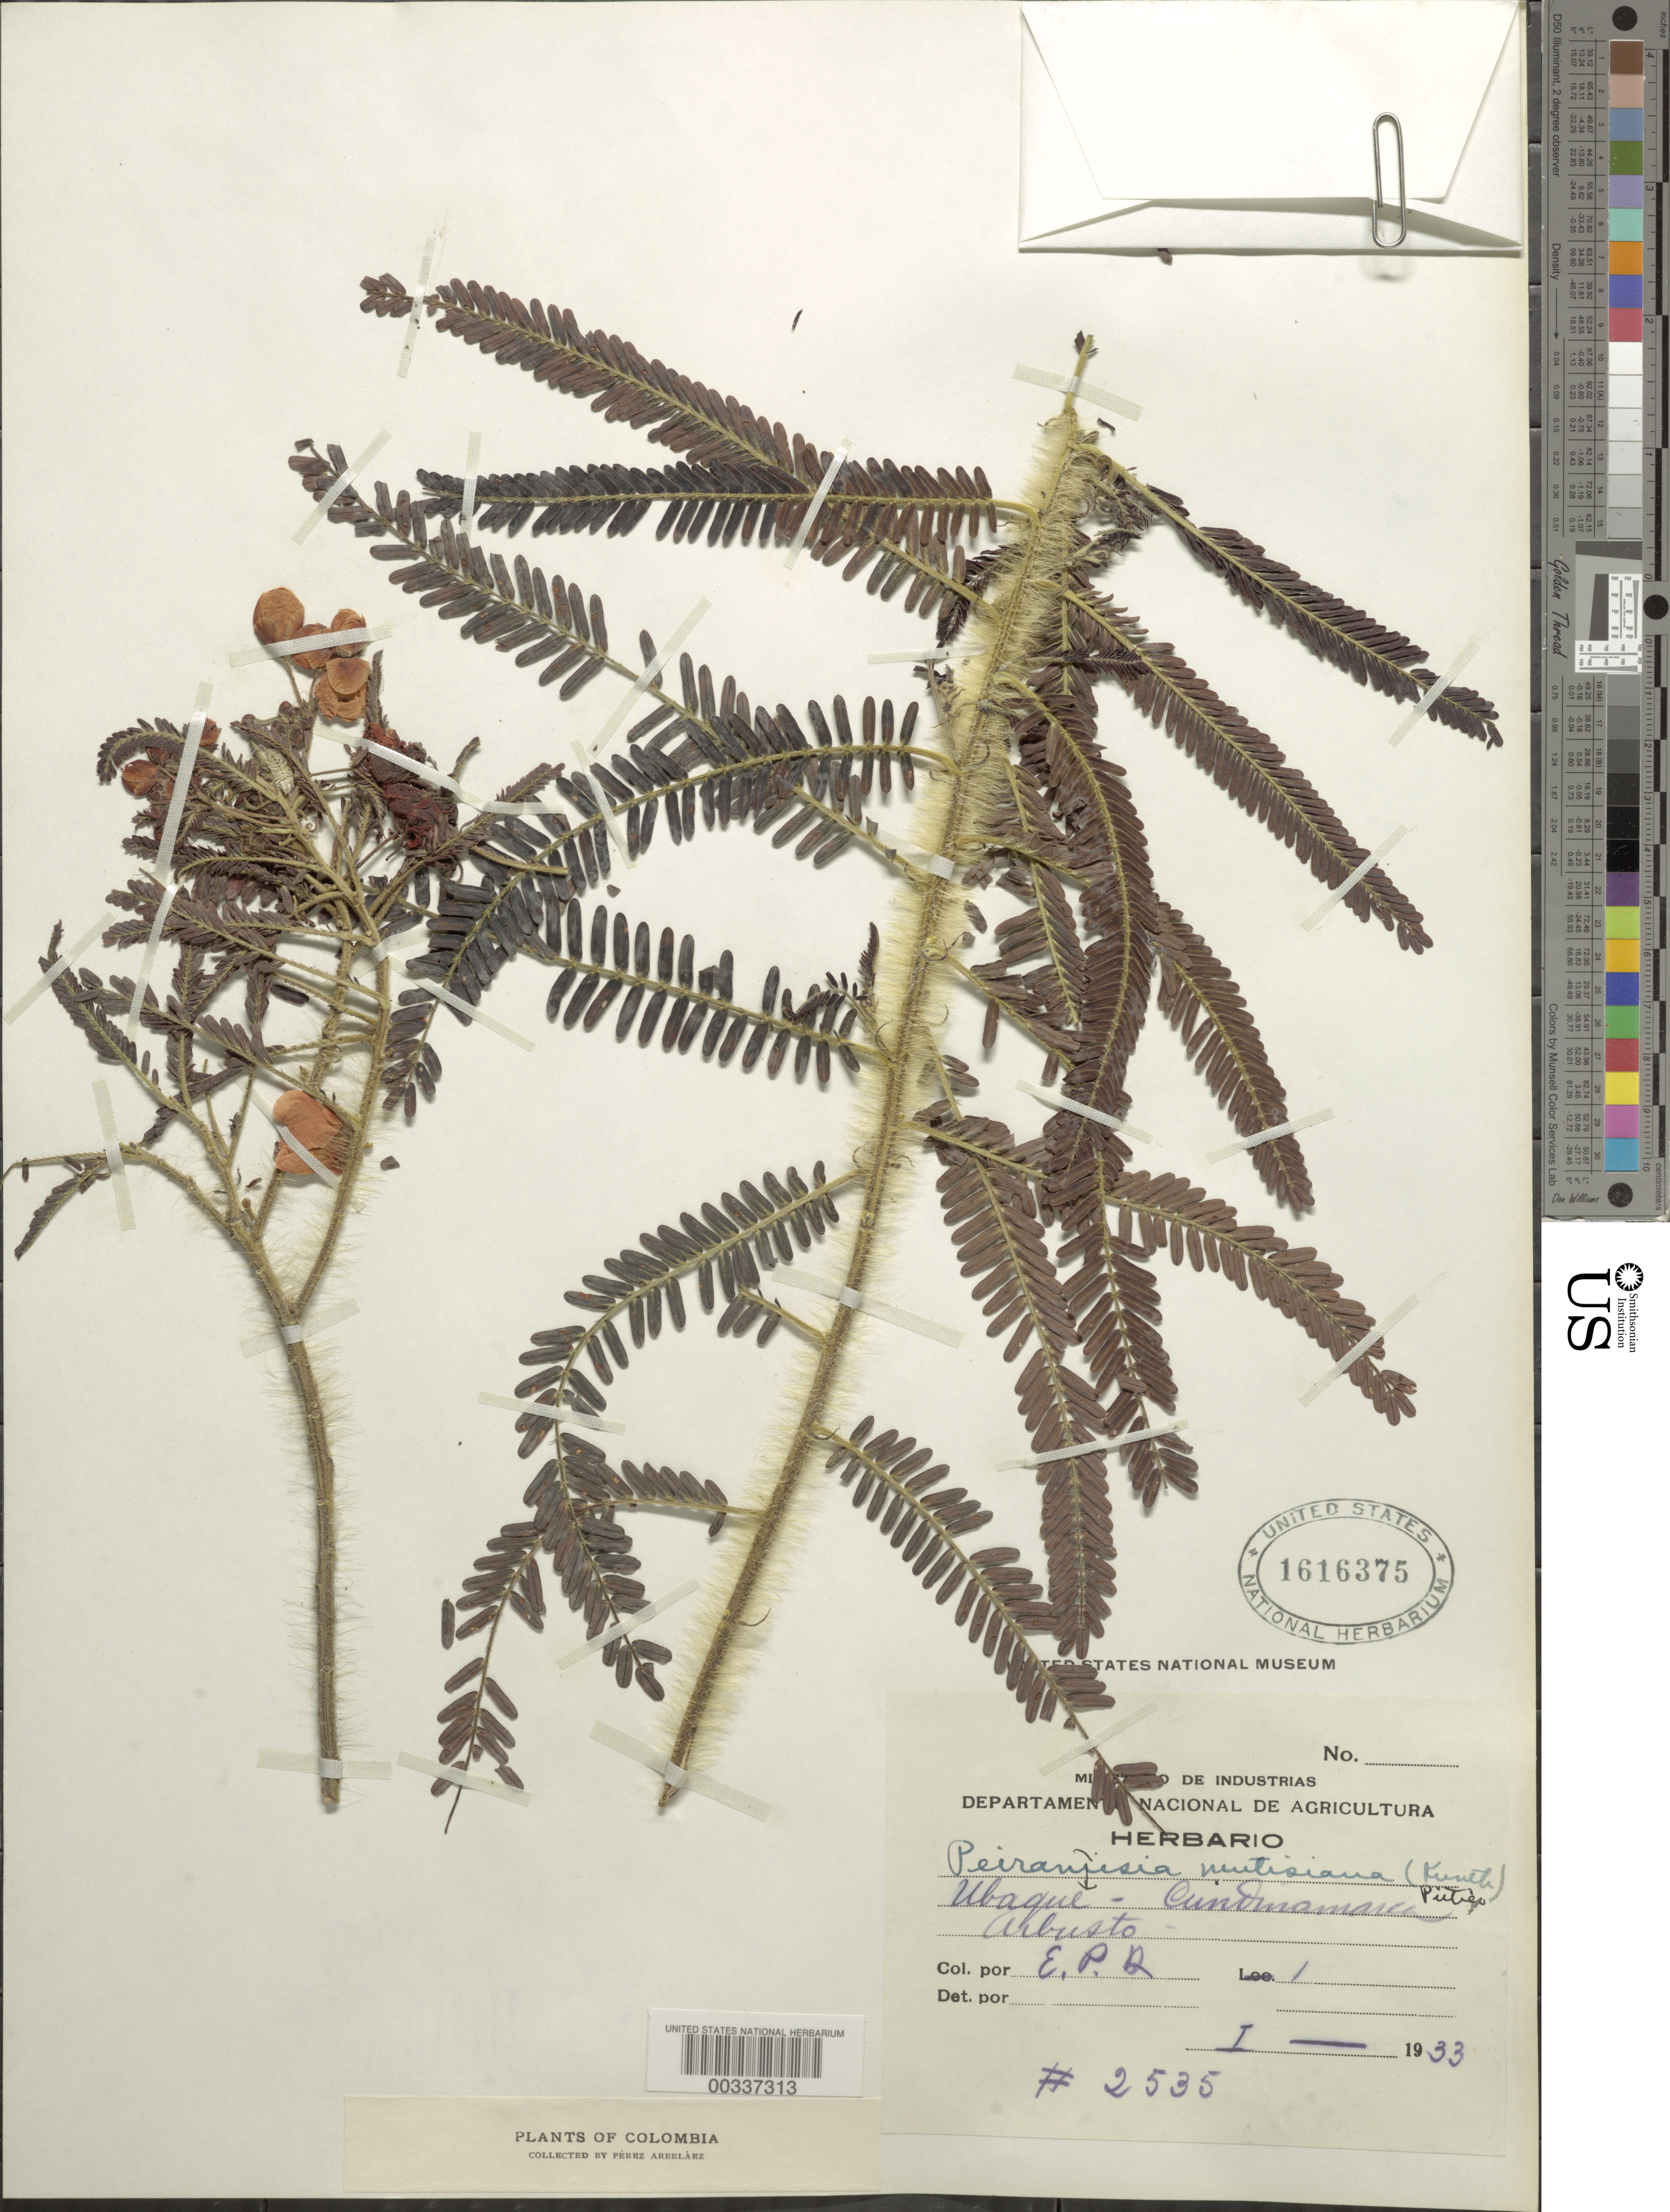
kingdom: Plantae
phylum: Tracheophyta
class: Magnoliopsida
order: Fabales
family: Fabaceae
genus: Senna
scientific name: Senna mutisiana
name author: (Kunth) H.S. Irwin & Barneby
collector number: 2535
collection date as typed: Jan 1933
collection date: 1933-01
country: Colombia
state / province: Cundinamarca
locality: Ubaque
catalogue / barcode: US 1616375